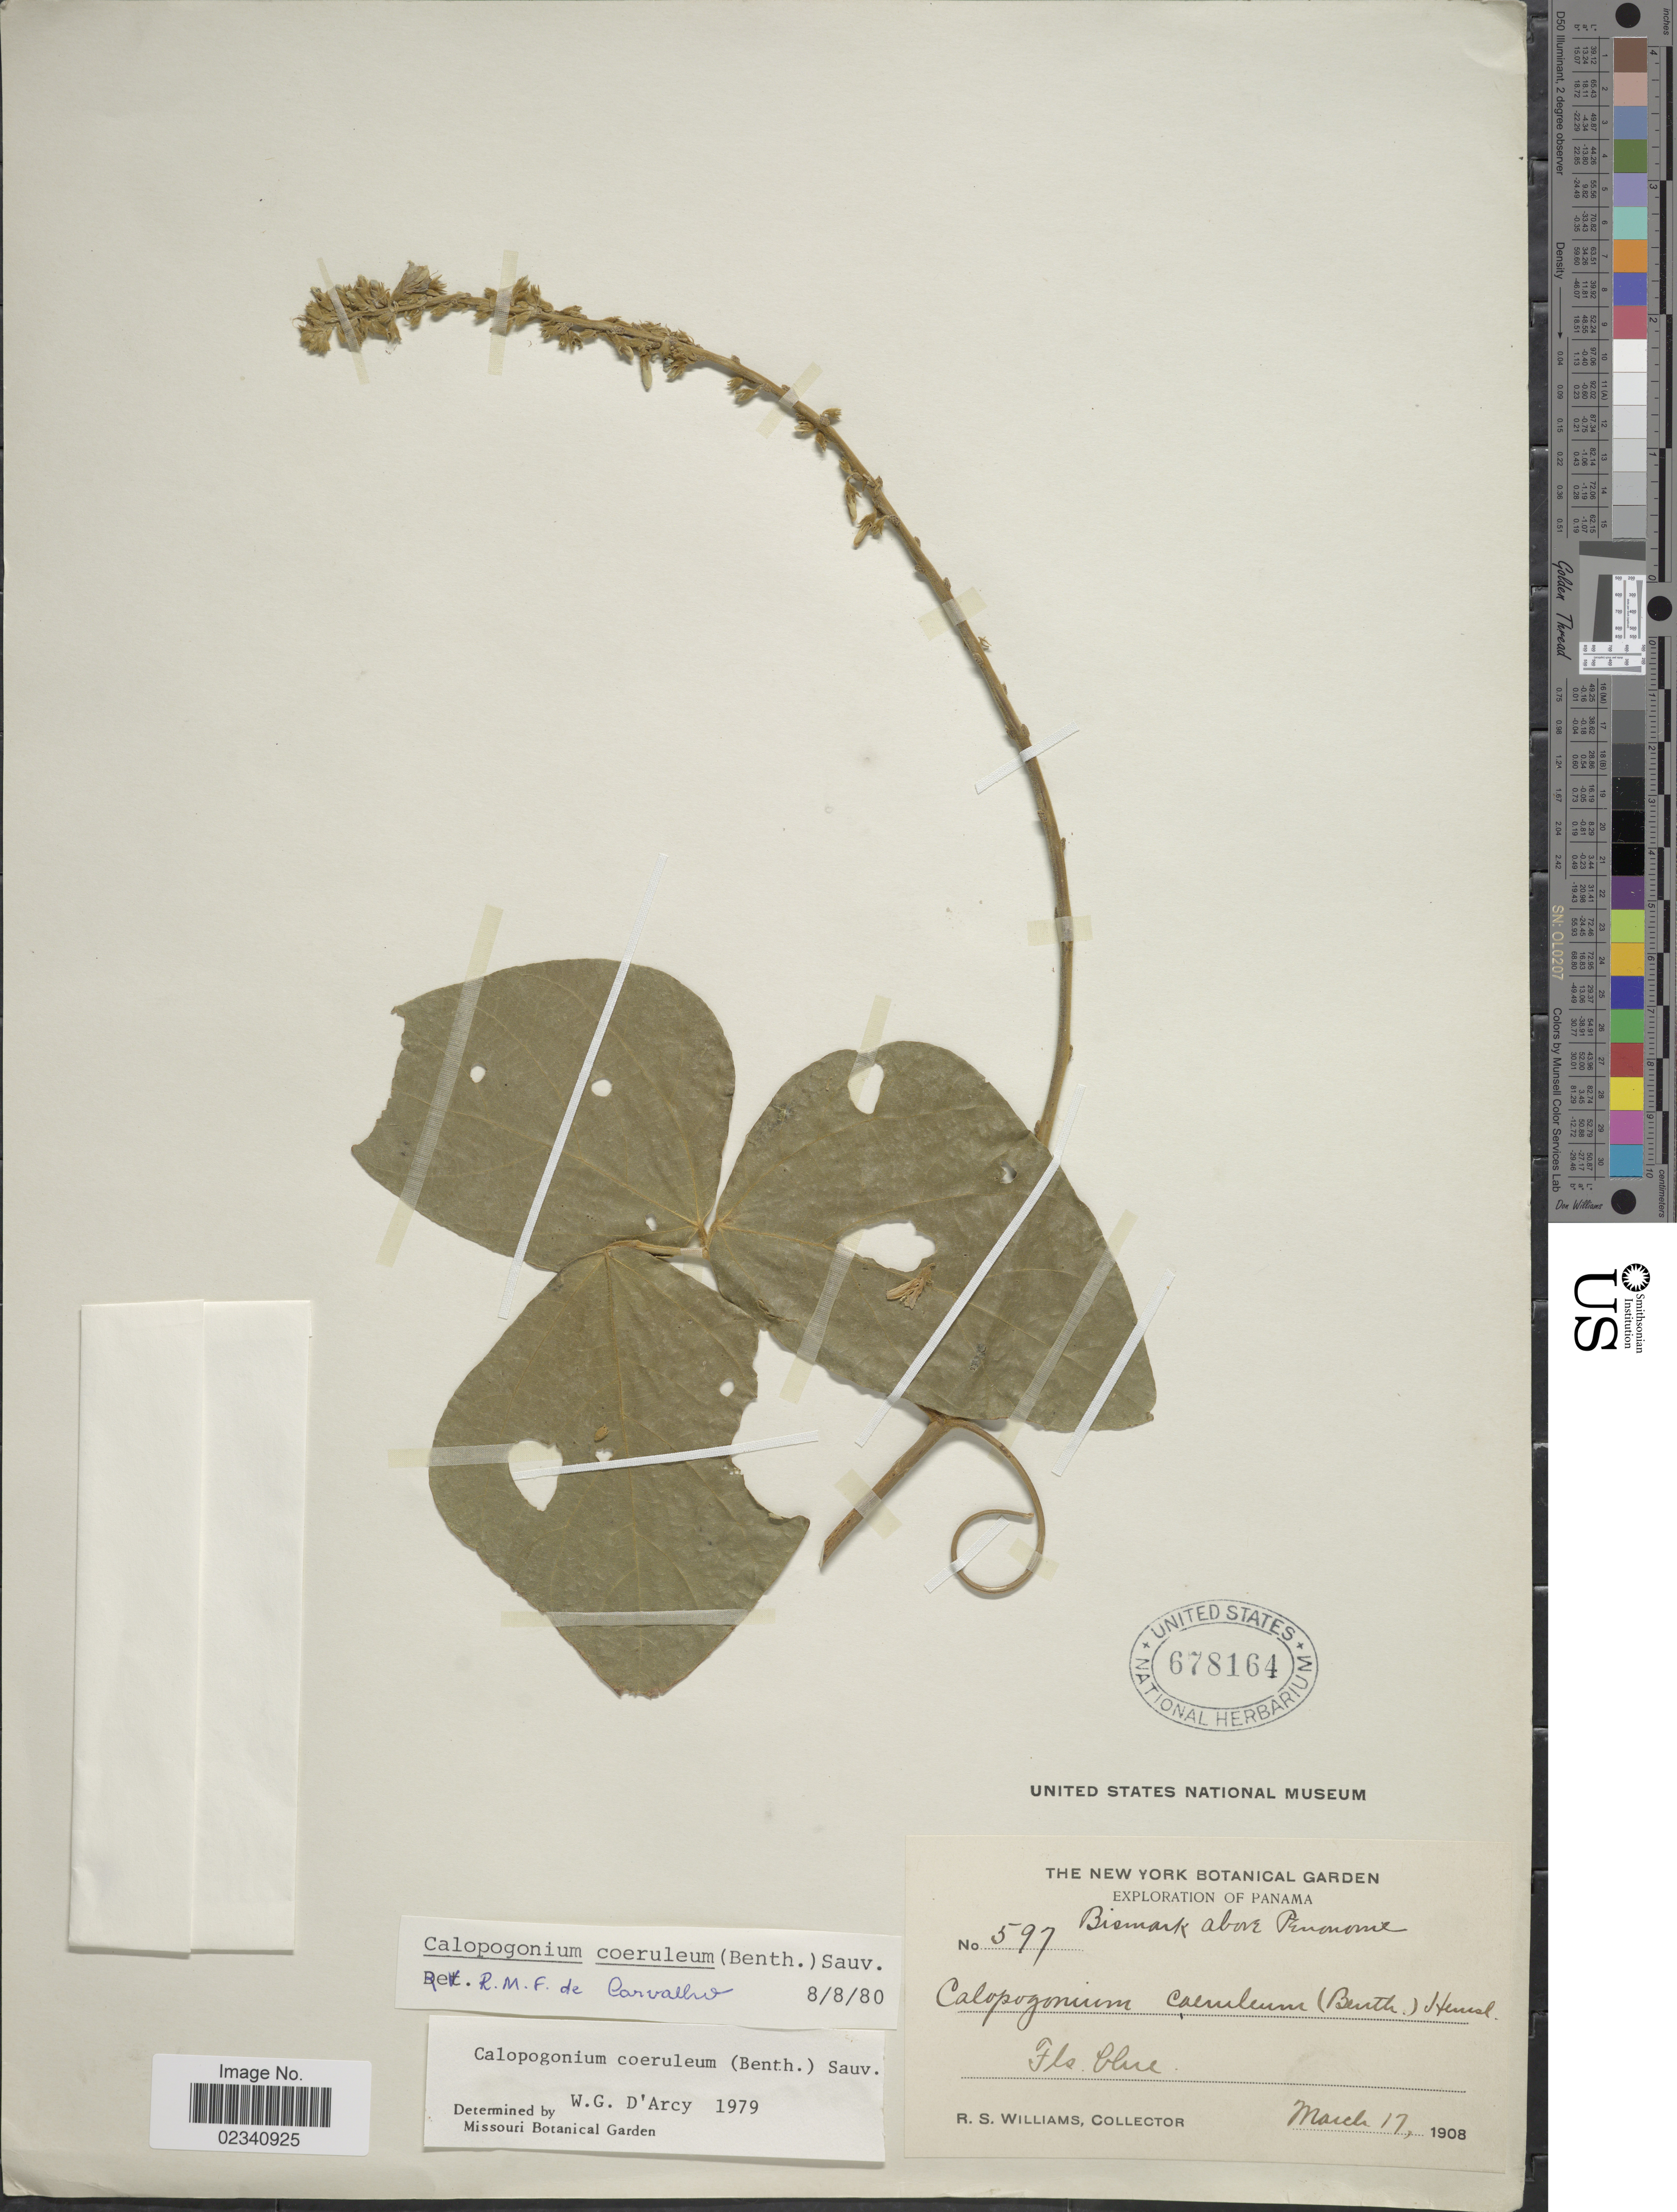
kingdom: Plantae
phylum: Tracheophyta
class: Magnoliopsida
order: Fabales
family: Fabaceae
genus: Calopogonium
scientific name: Calopogonium caeruleum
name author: (Benth.) C. Wright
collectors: R. S. Williams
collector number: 597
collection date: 1908-03-17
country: Panama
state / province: Coclé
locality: Bismark above Penonomé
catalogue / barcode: US 678164